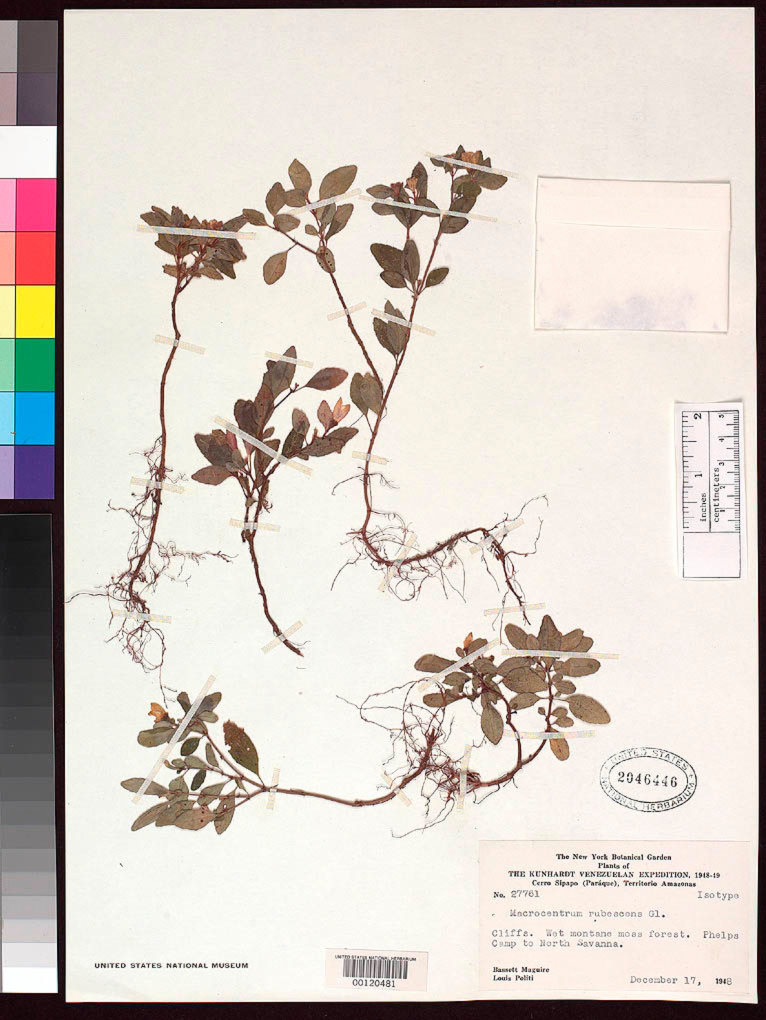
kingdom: Plantae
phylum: Tracheophyta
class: Magnoliopsida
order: Myrtales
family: Melastomataceae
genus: Macrocentrum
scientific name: Macrocentrum rubescens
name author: Gleason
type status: Isotype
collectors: B. Maguire & L. Politi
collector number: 27761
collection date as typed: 17 Dec 1948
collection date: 1948-12-17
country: Venezuela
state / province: Amazonas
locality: Gerro Sipapo (Paraque), Phelps Camp to north savanna.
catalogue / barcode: US 2046446